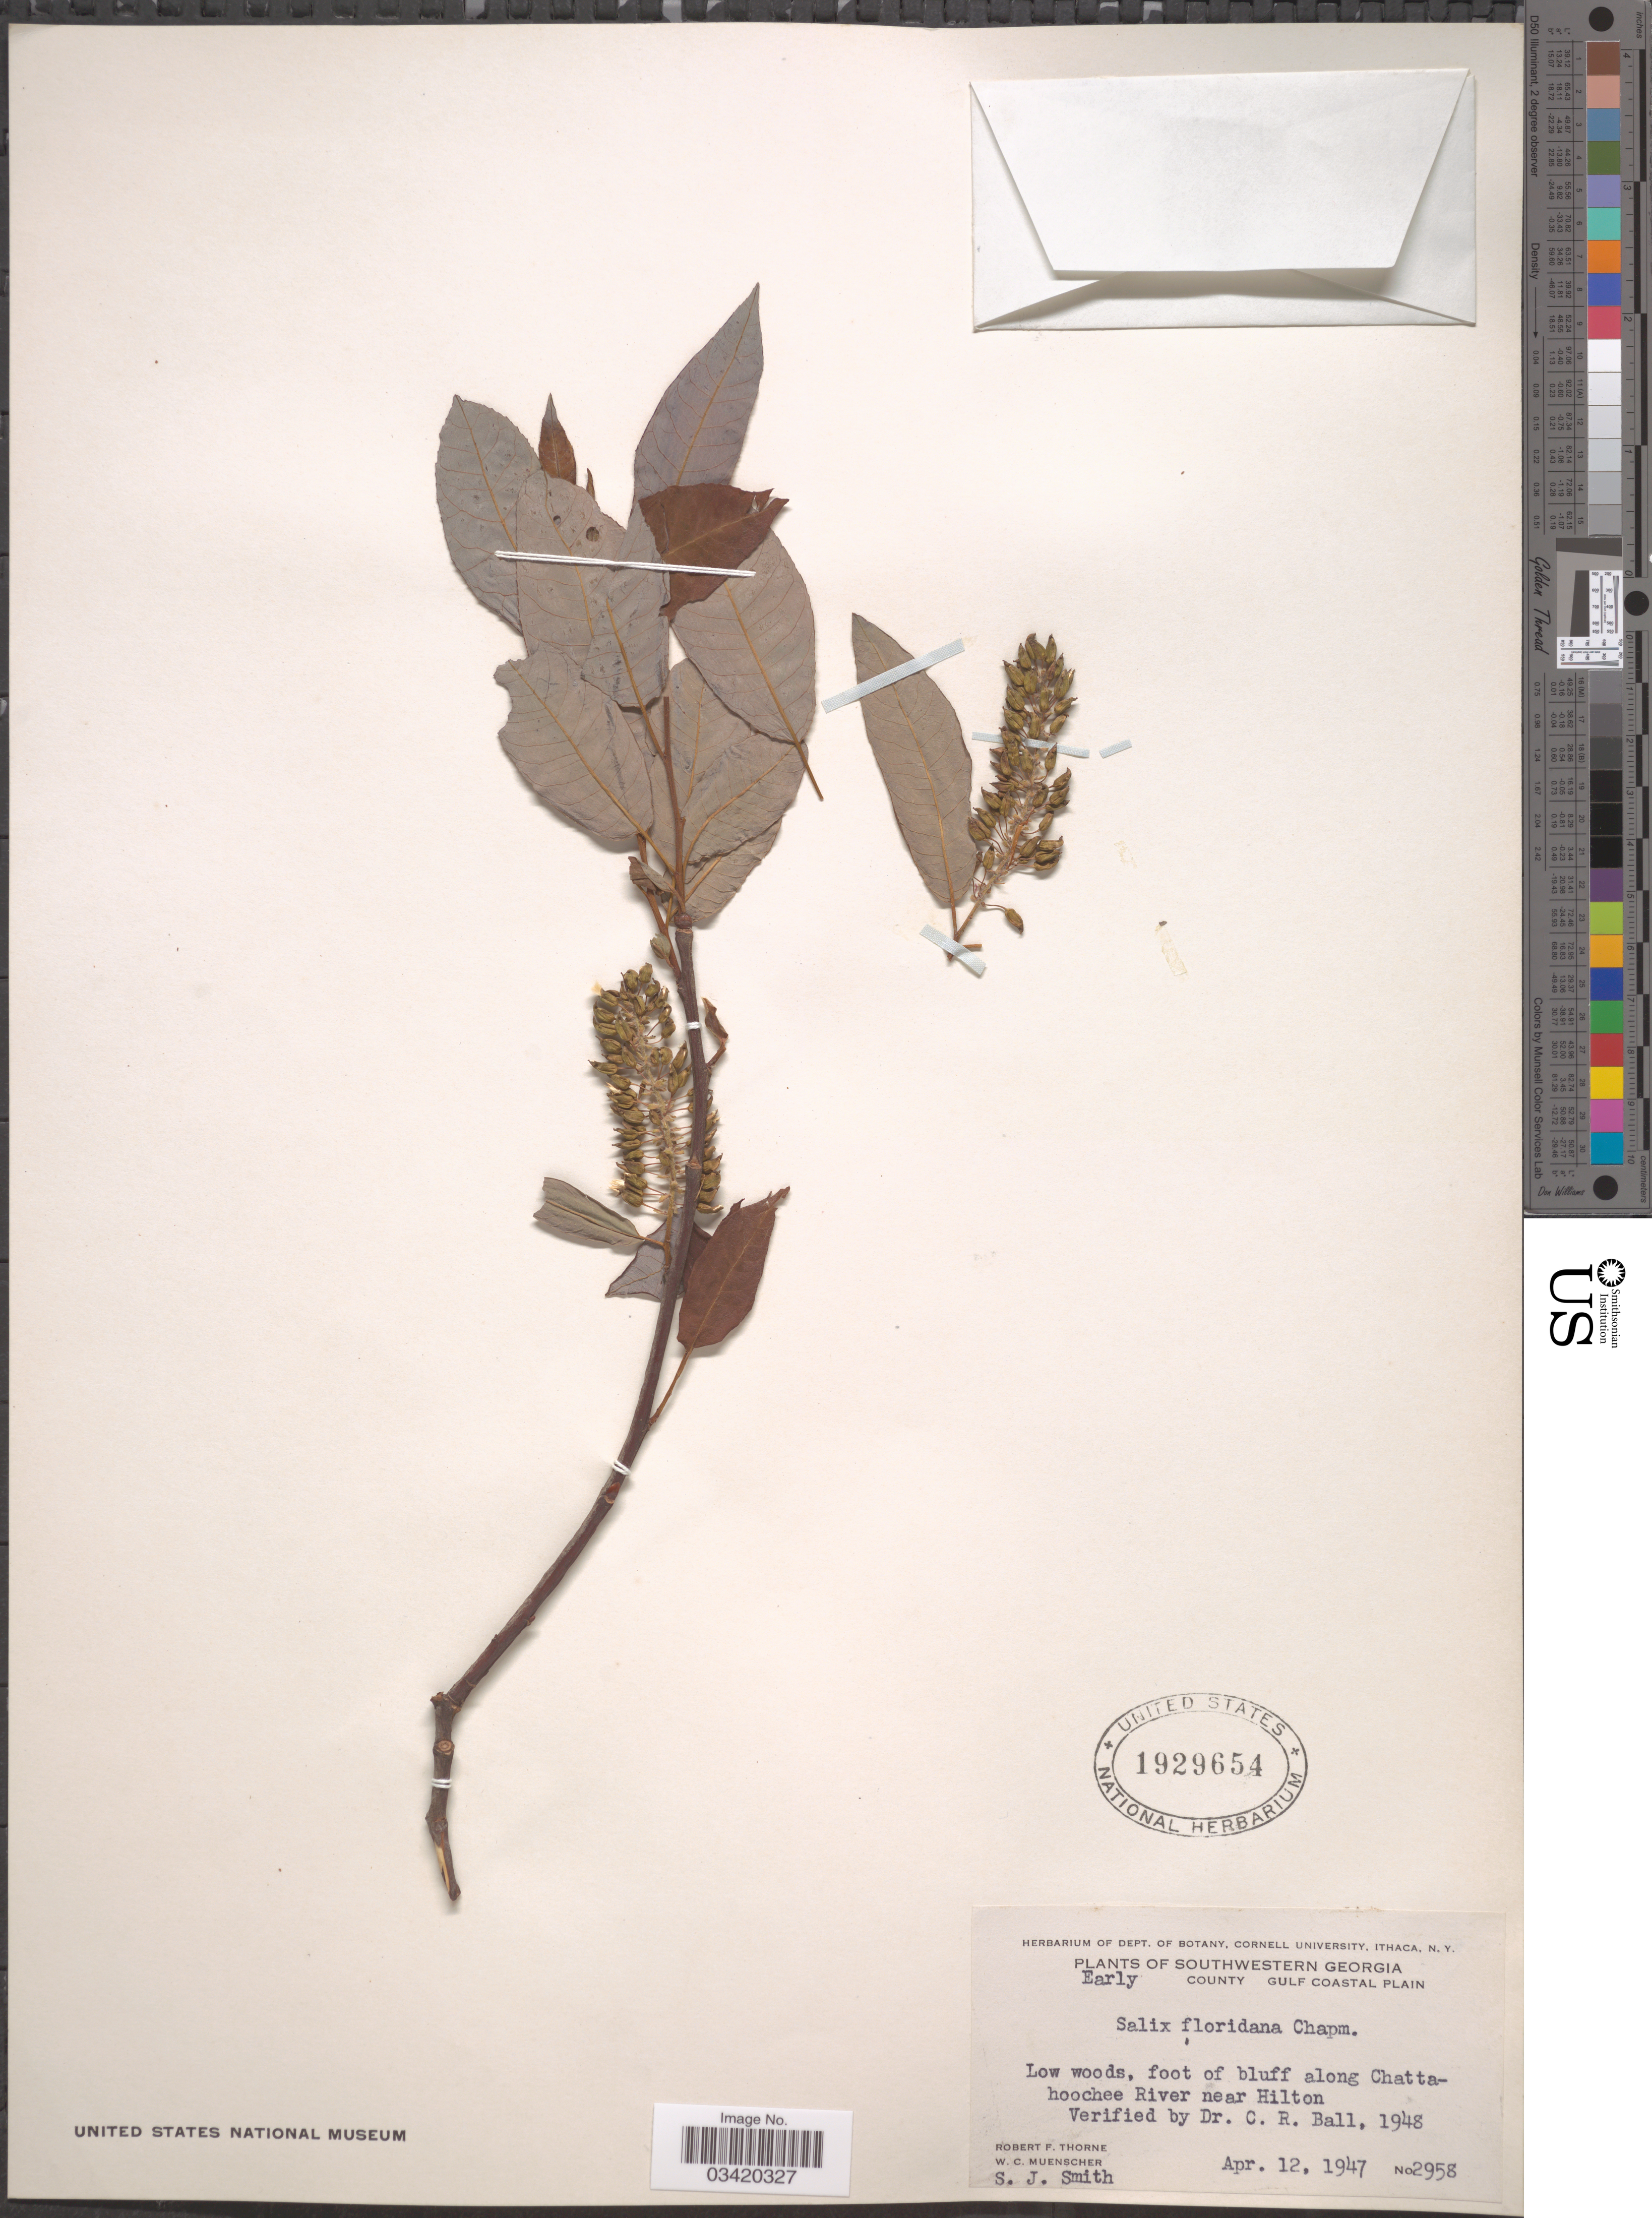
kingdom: Plantae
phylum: Tracheophyta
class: Magnoliopsida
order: Malpighiales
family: Salicaceae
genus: Salix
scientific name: Salix floridana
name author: Chapm.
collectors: R. F. Thorne, W. Muenscher & S. Smith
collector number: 2958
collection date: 1947-04-12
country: United States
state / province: Georgia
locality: Southwestern Georgia. Early County. Gulf Coastal Plain. Low woods, foot of bluff along Chattahoochee River near Hilton.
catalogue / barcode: US 1929654